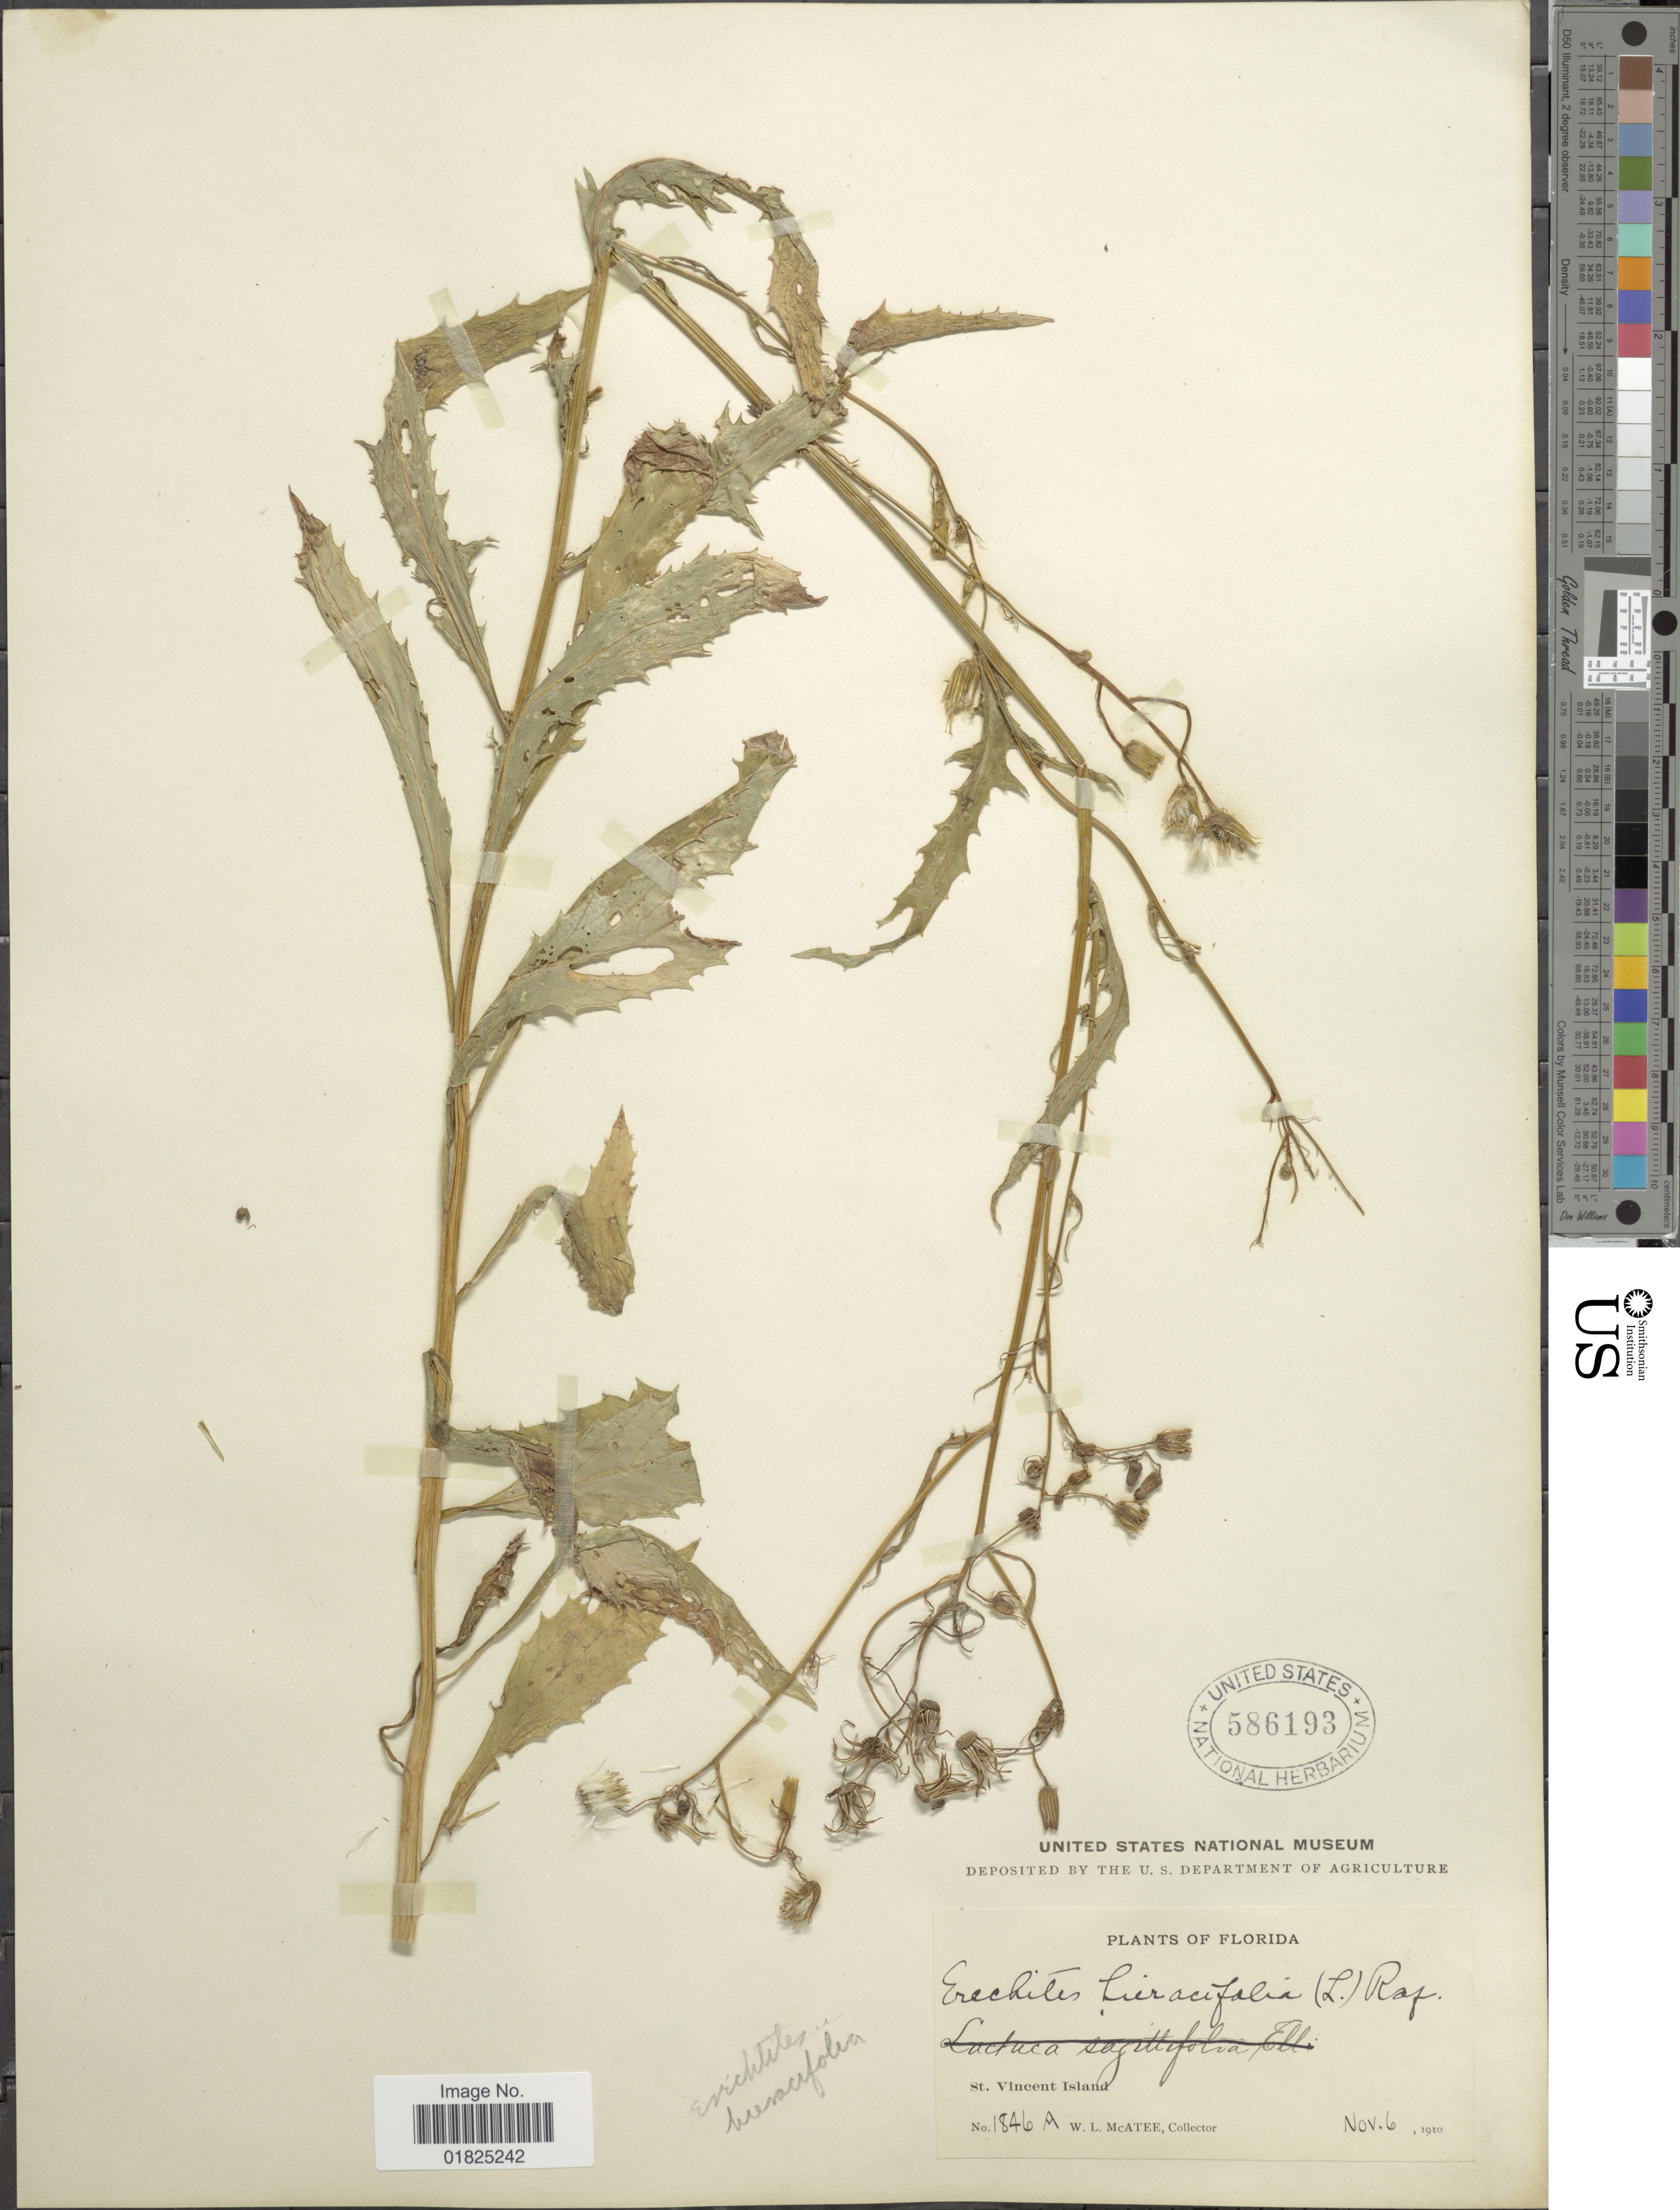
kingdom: Plantae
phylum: Tracheophyta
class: Magnoliopsida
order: Asterales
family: Asteraceae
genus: Erechtites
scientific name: Erechtites hieraciifolius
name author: (L.) Raf. ex DC.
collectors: W. McAtee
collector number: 1846A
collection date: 1910-11-06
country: United States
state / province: Florida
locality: St. Vincent Island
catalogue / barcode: US 586193